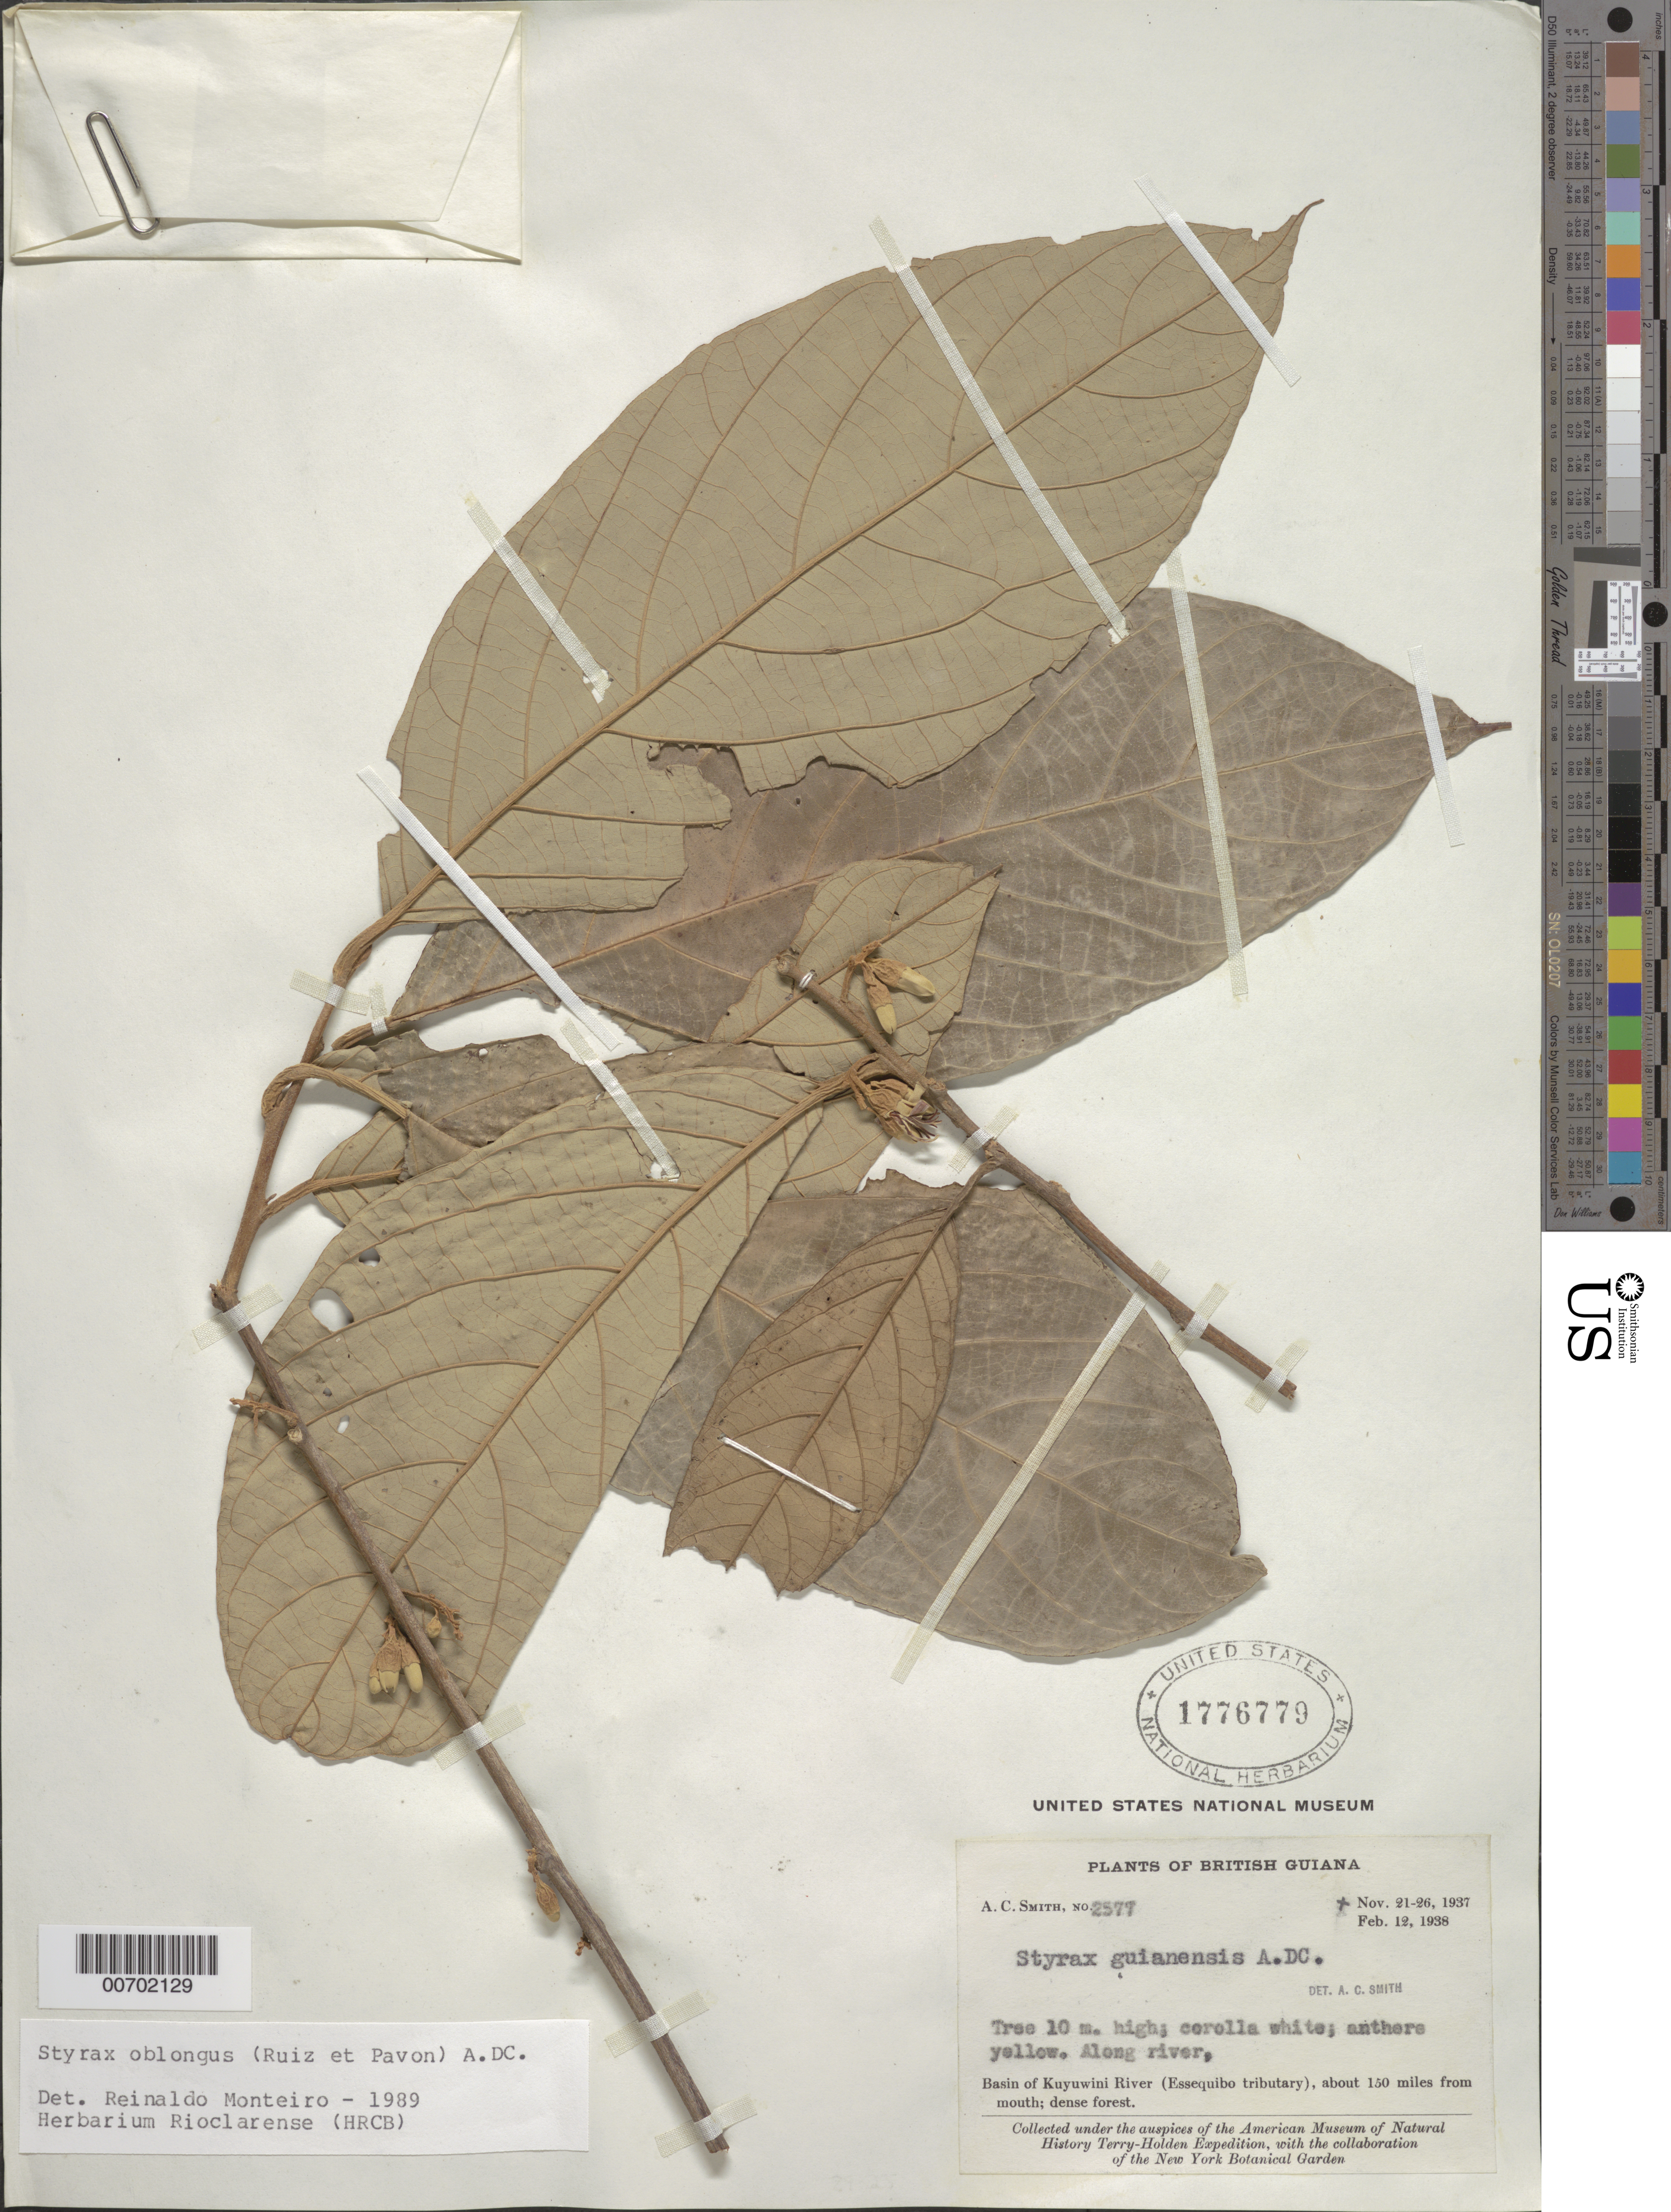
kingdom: Plantae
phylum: Tracheophyta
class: Magnoliopsida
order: Ericales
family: Styracaceae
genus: Styrax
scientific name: Styrax oblongus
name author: (Ruiz & Pav.) A. DC.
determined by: Monteiro, R., (HRCB)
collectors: A. C. Smith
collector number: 2577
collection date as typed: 21-Nov-37 to 26-Nov-37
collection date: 1937-11-21/1937-11-26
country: Guyana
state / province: U. Takutu-U. Essequibo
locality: Kuyuwini River Basin (Essequibo River tributary), about 150 mi. from mouth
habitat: Along river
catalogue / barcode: US 1776779